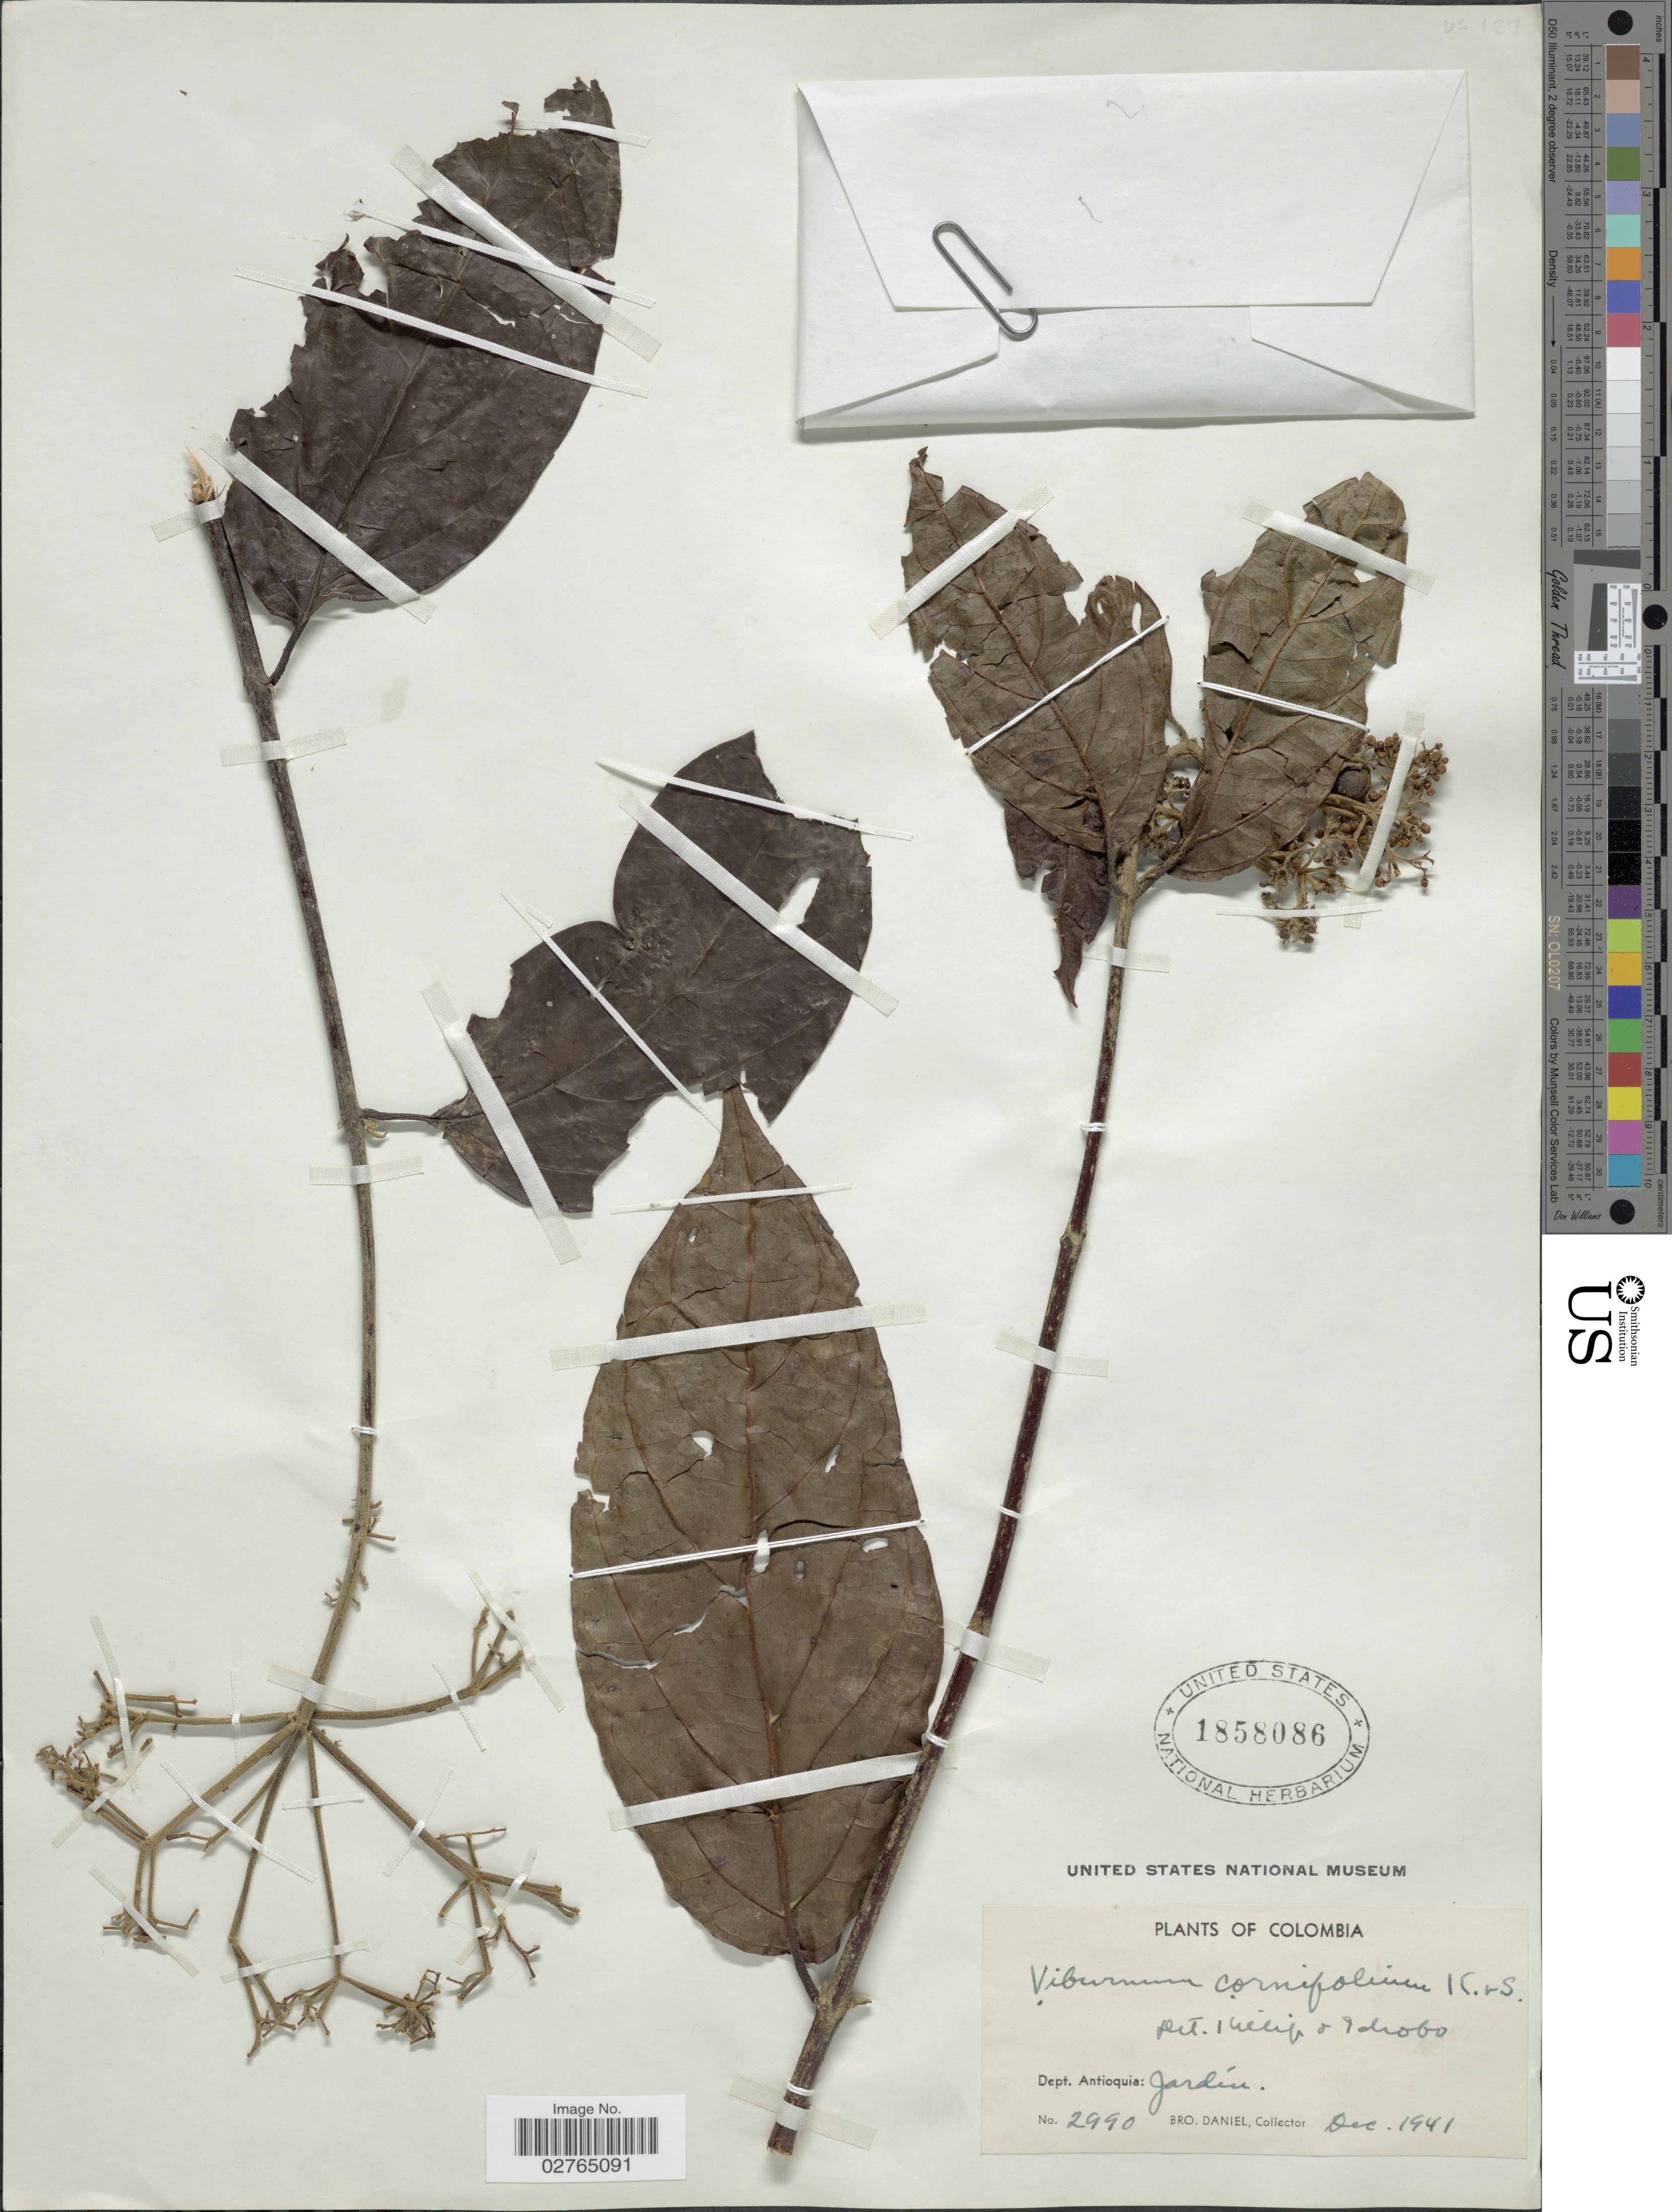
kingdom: Plantae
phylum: Tracheophyta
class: Magnoliopsida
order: Dipsacales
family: Viburnaceae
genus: Viburnum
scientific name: Viburnum cornifolium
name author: Killip & A.C. Sm.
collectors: Bro. Daniel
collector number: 2990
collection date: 1941-12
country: Colombia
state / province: Antioquia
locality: Dept. Antioquia: Jardín.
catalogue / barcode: US 1858086